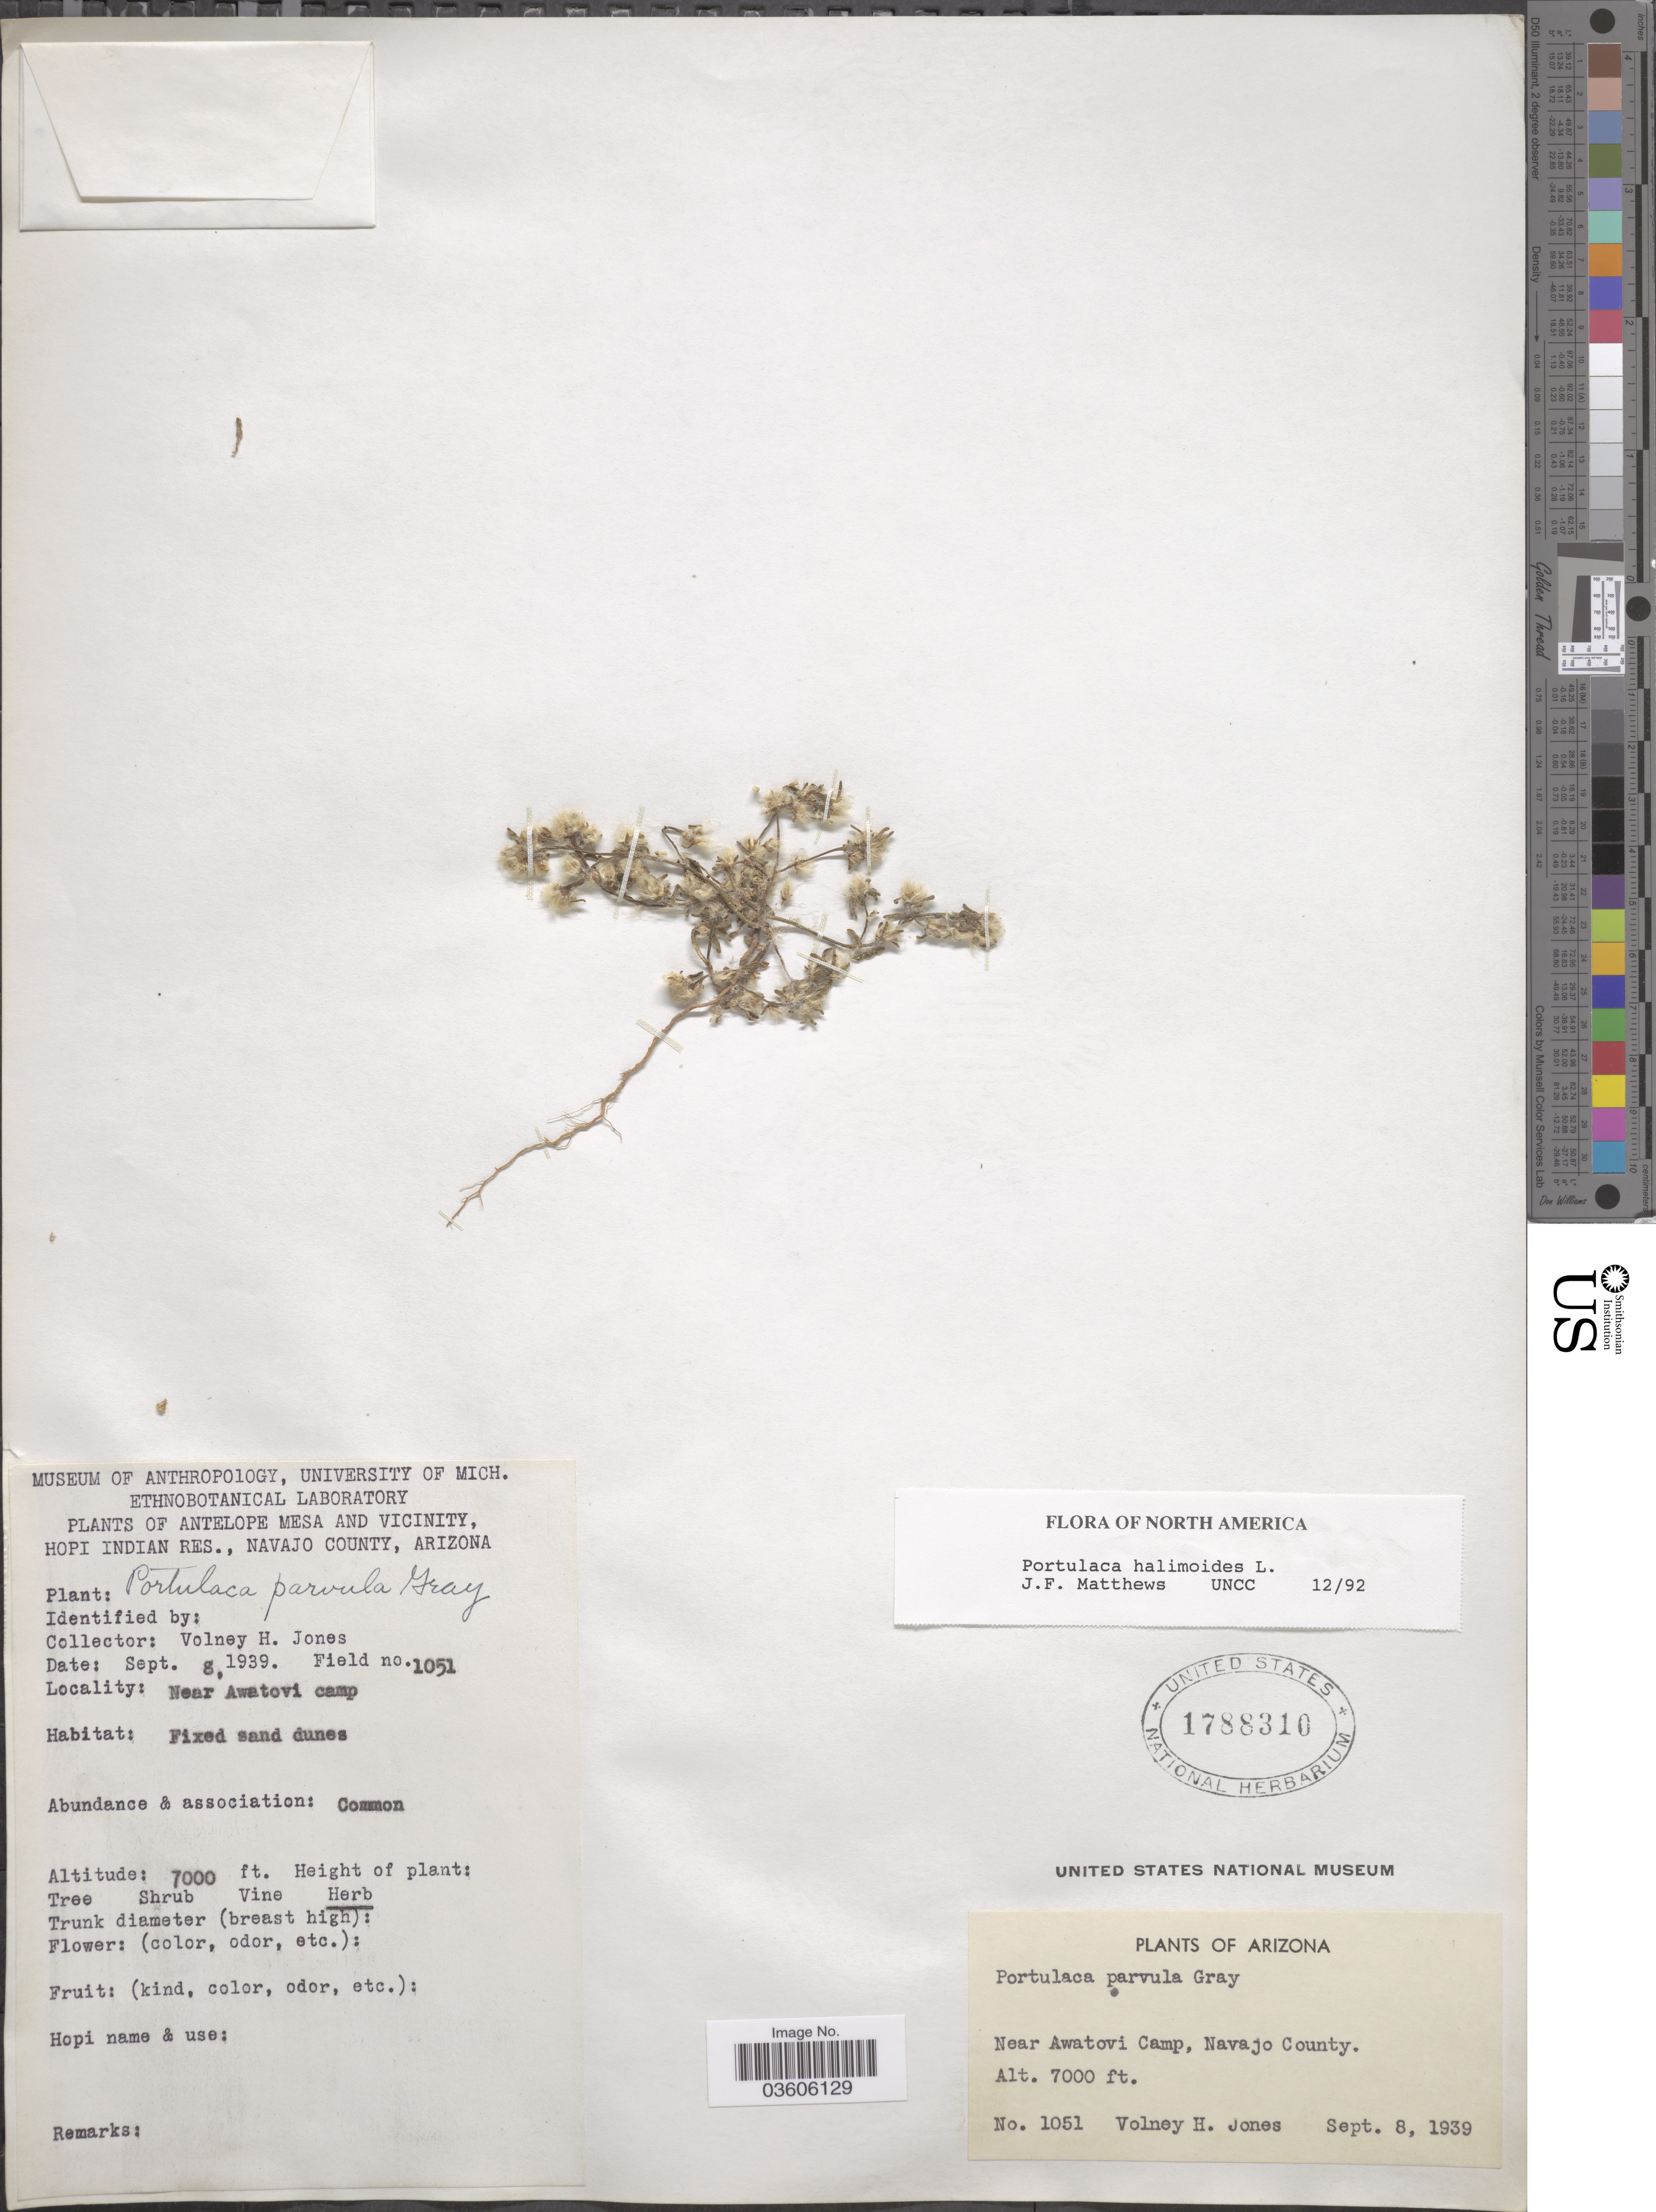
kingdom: Plantae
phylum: Tracheophyta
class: Magnoliopsida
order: Caryophyllales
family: Portulacaceae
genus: Portulaca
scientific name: Portulaca halimoides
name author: L.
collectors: V. Jones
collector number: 1051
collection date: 1939-09-08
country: United States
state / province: Arizona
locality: Antelope Mesa and vicinity, Hopi Indian Res. Near Awatovi Camp, Navajo County.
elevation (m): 2134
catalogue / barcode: US 1788310